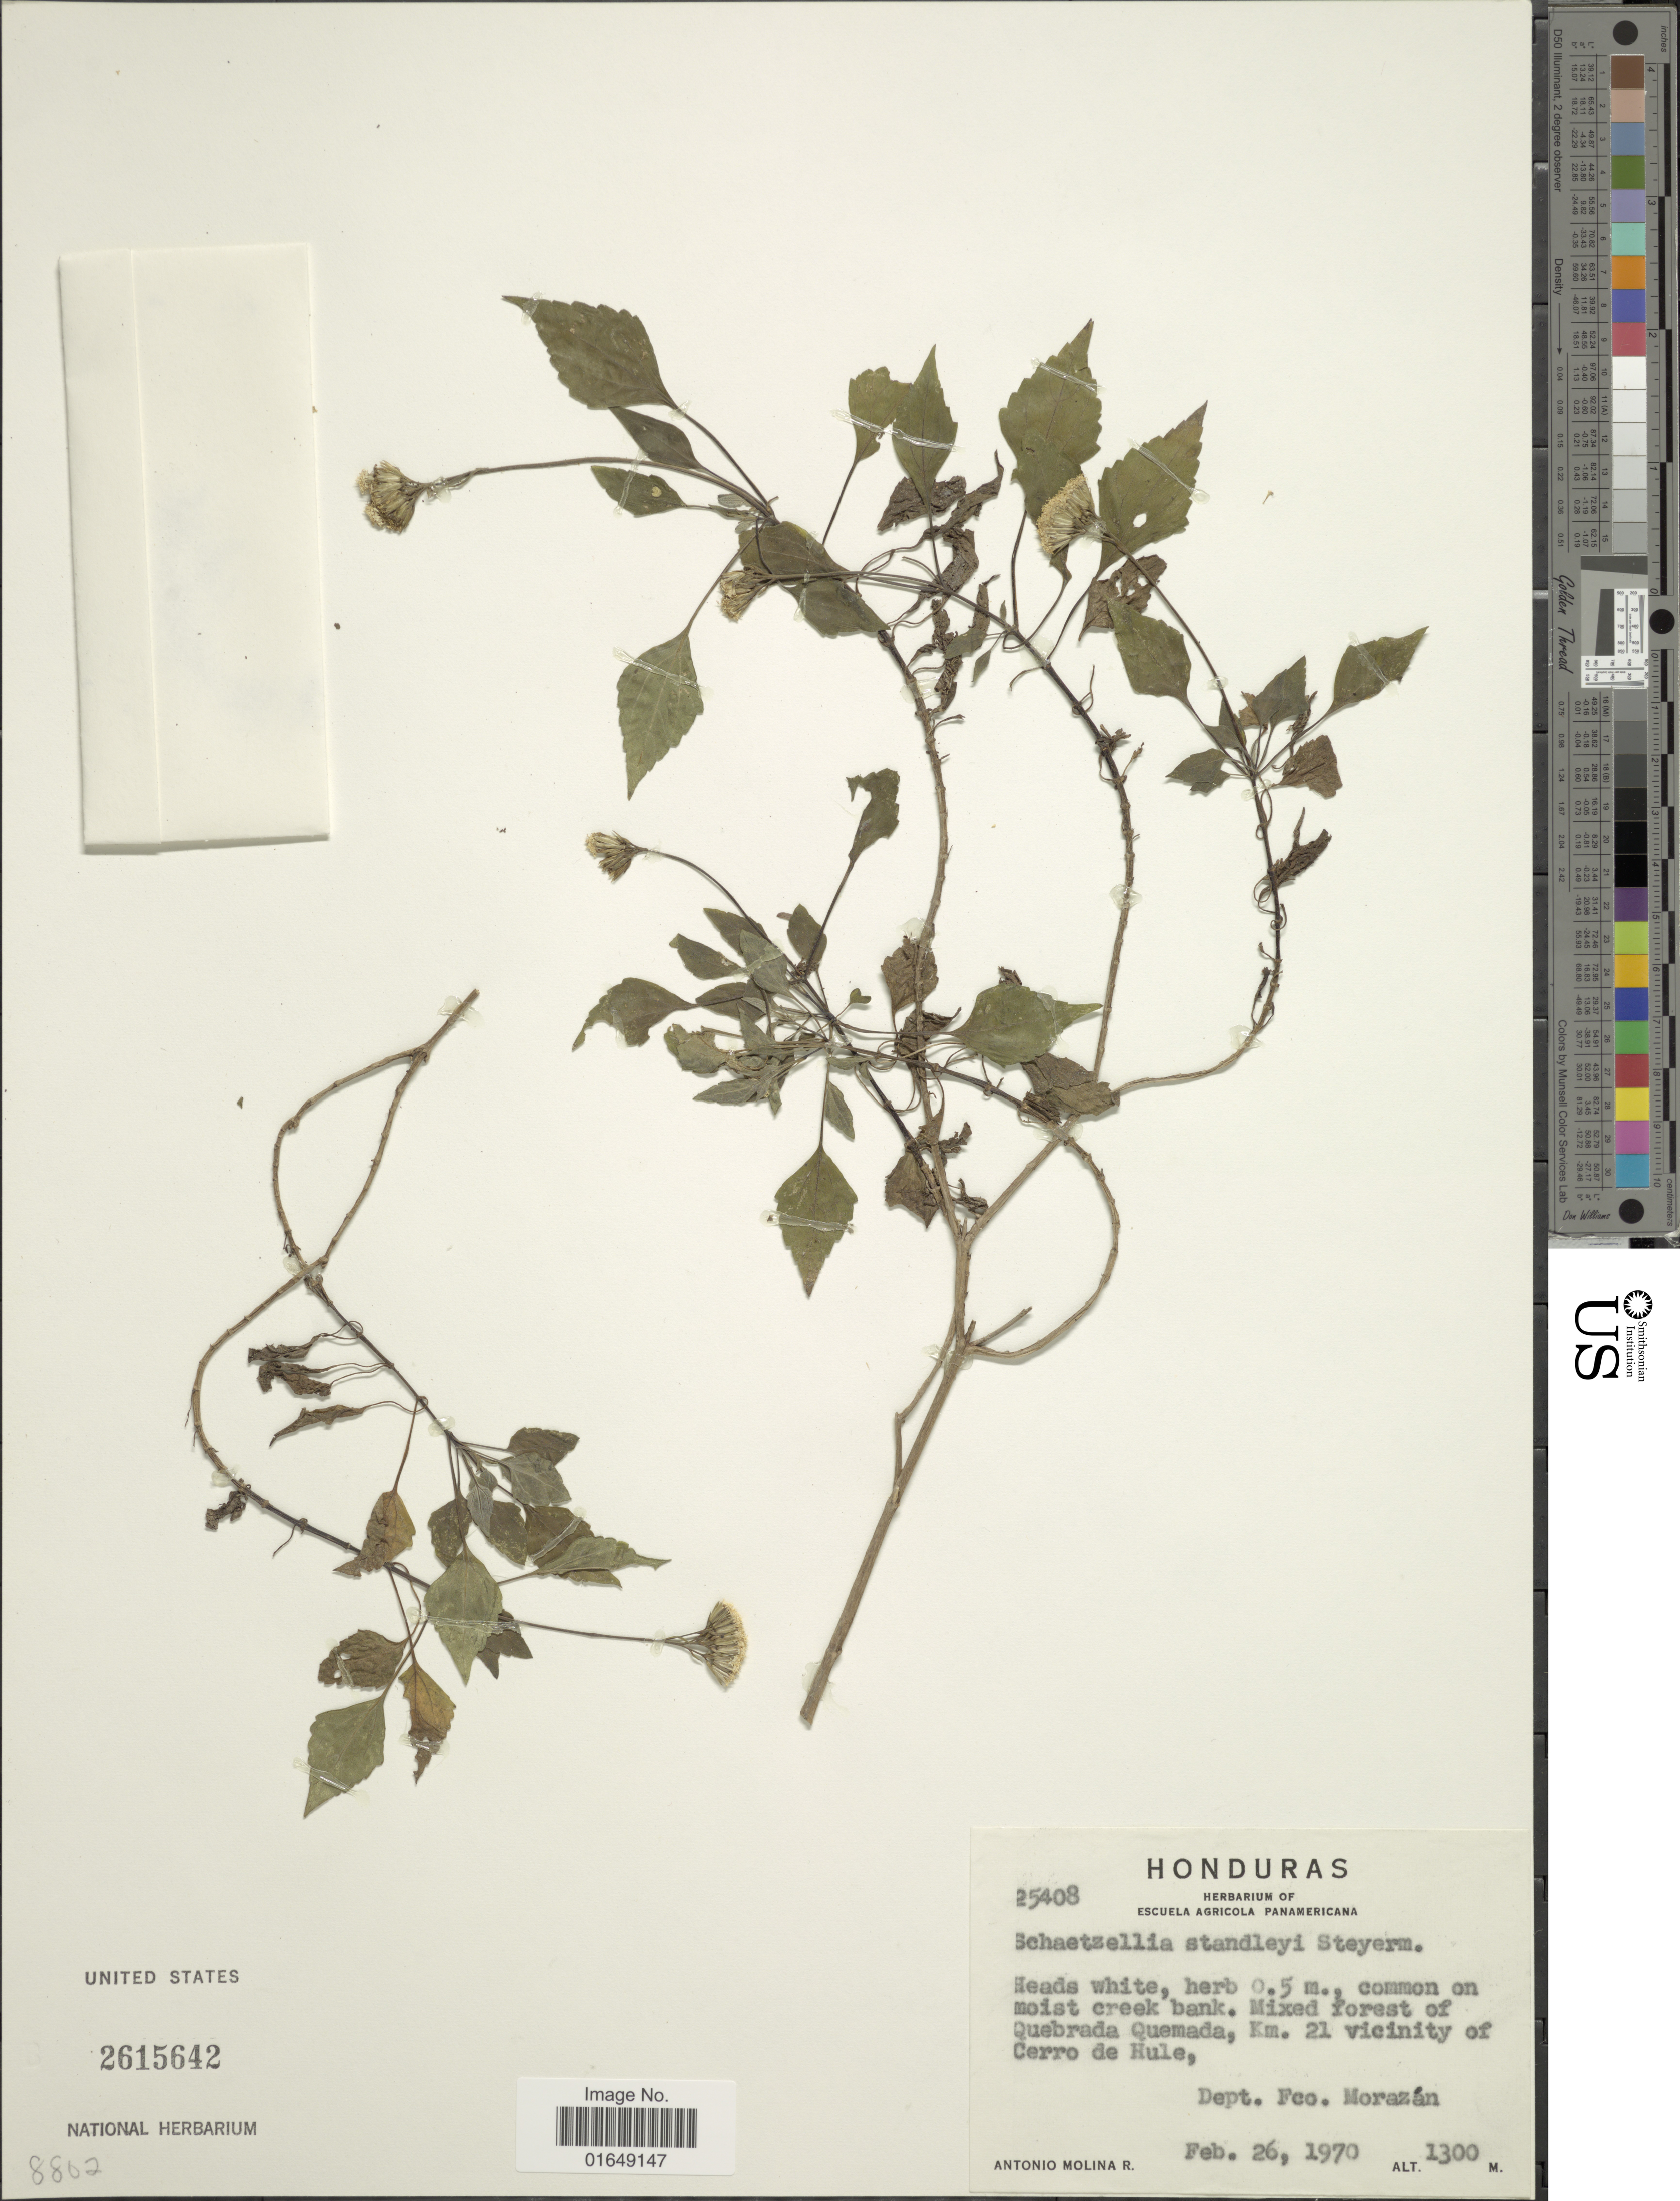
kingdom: Plantae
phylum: Tracheophyta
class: Magnoliopsida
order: Asterales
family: Asteraceae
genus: Macvaughiella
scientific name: Macvaughiella mexicana var. standleyi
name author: (Steyerm.) R.M. King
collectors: A. Molina R.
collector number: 25408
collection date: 1970-02-26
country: Honduras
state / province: Fco. Morazán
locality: Mixed forest of Quebrada Quemada, Km. 21 vicinity of Cerro de Hule.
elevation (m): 1300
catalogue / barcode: US 2615642